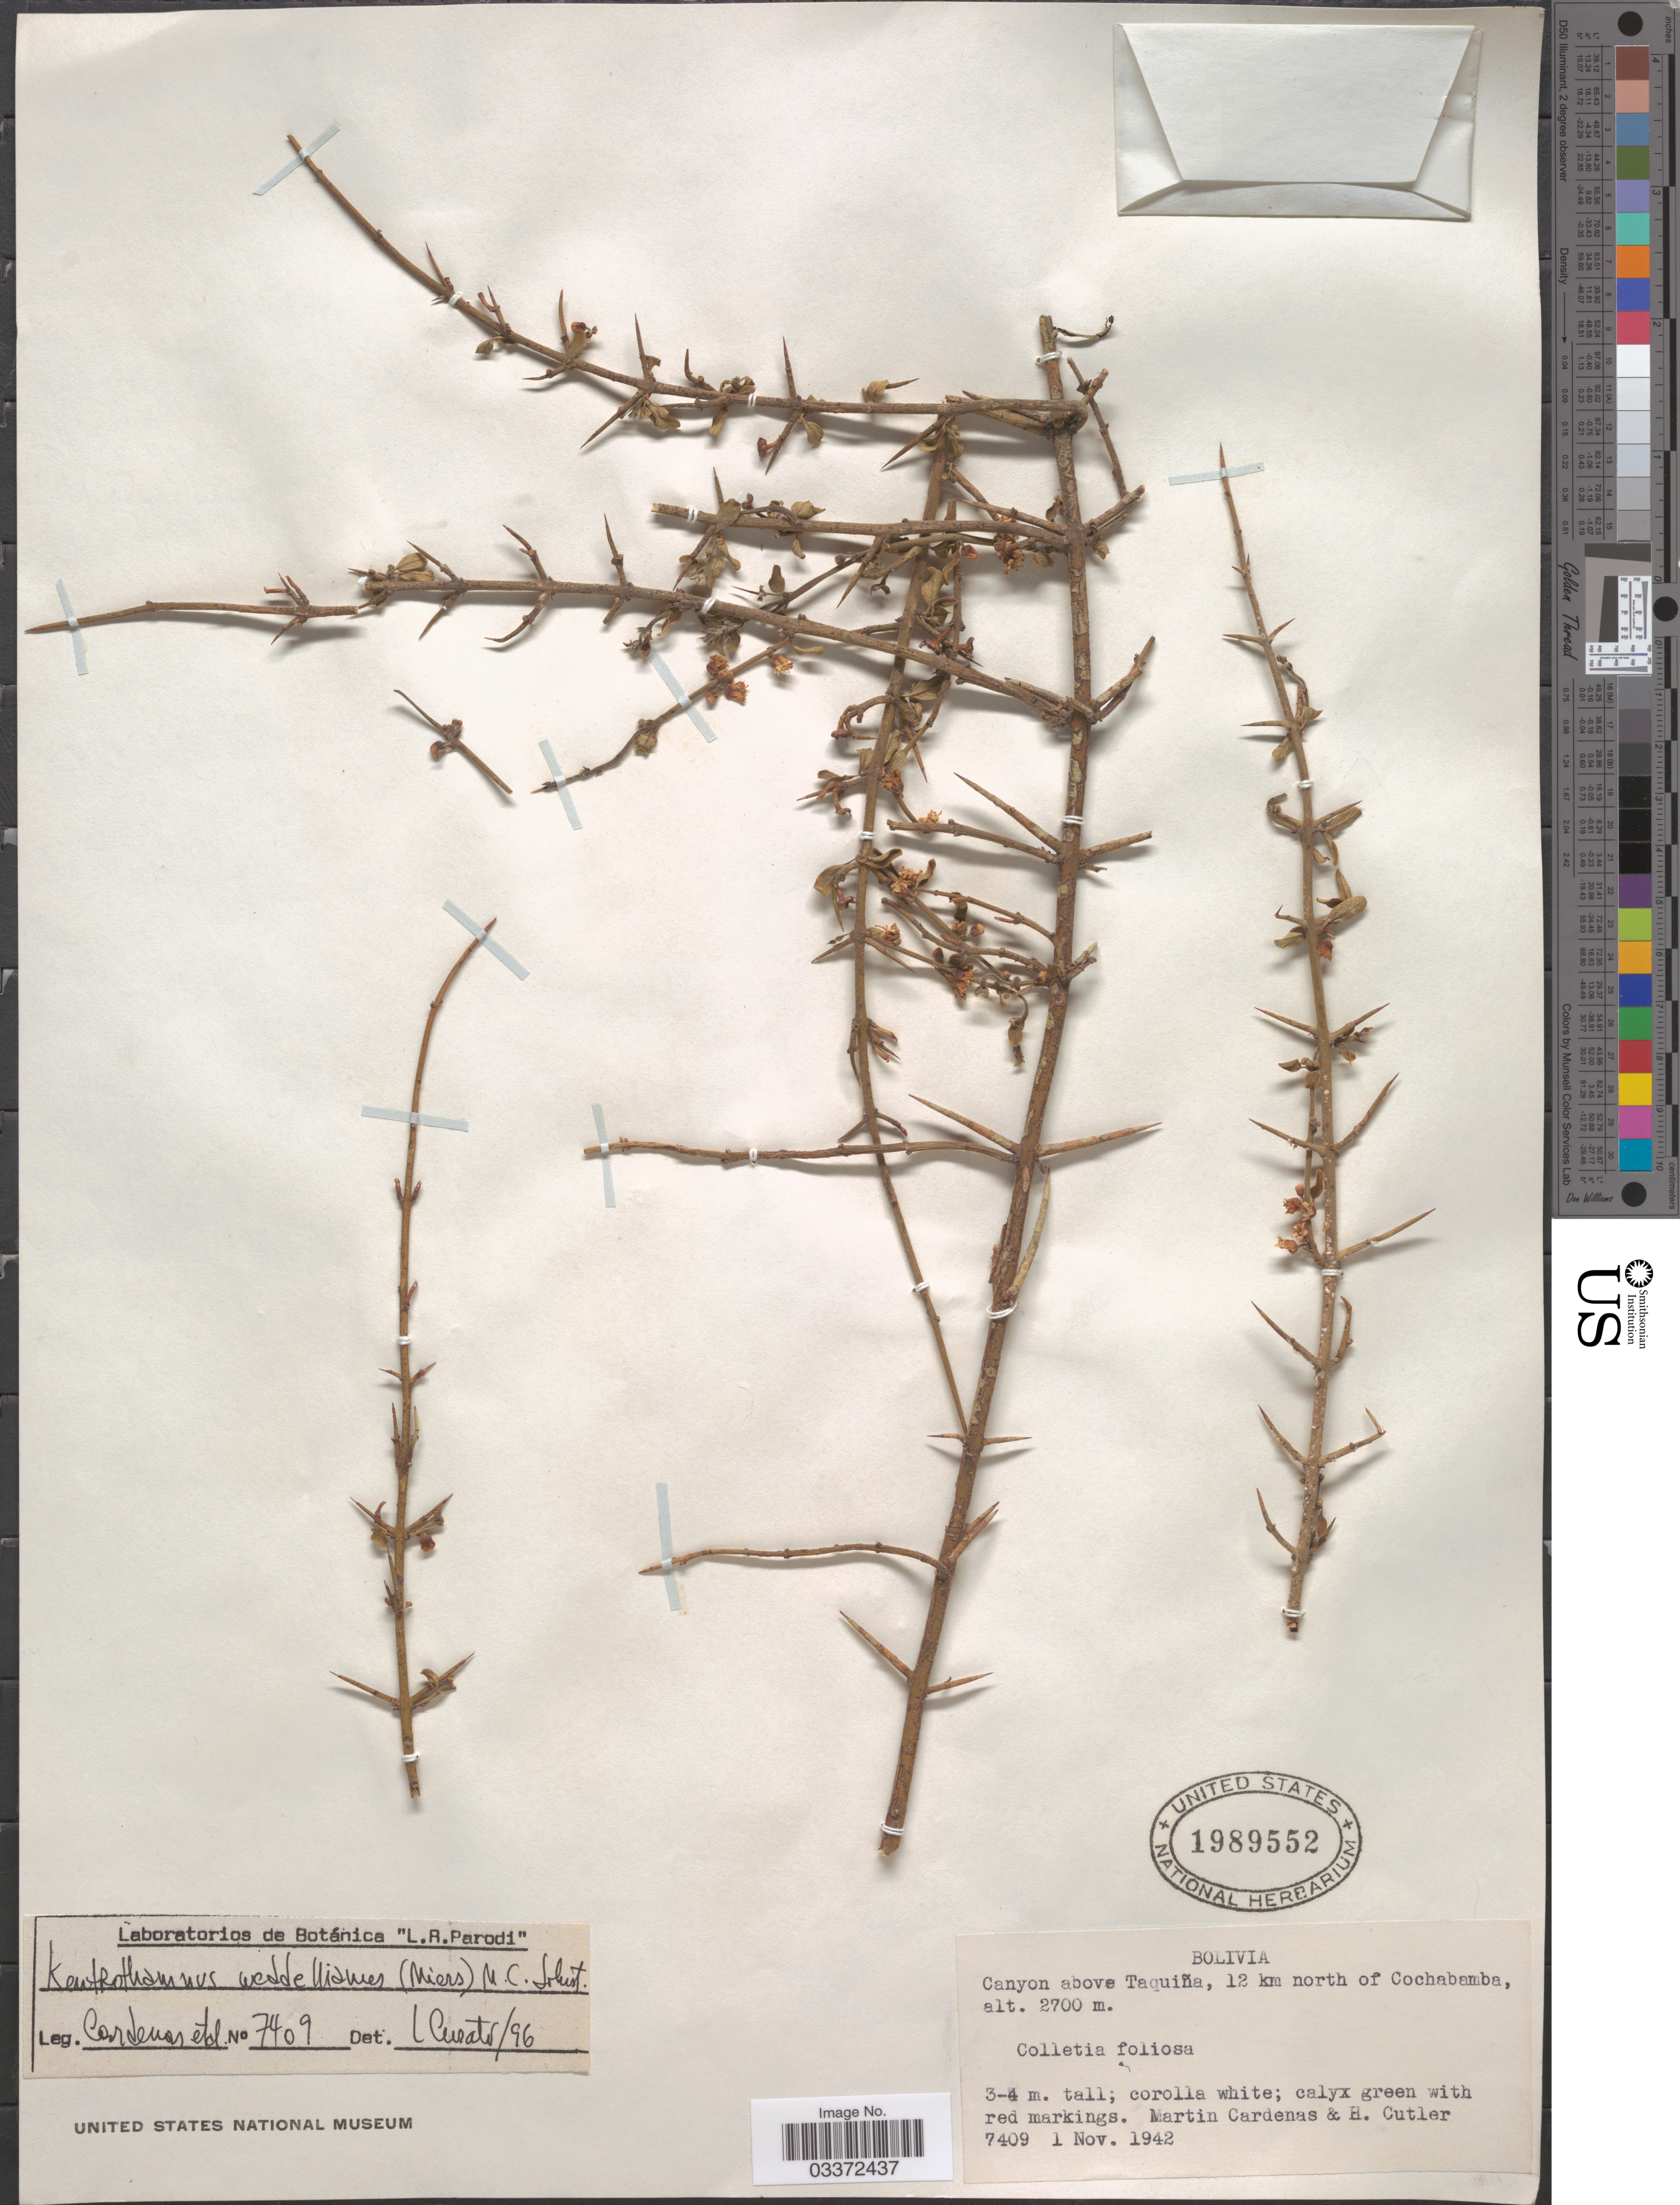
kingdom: Plantae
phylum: Tracheophyta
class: Magnoliopsida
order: Rosales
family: Rhamnaceae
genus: Kentrothamnus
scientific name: Kentrothamnus weddellianus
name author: (Miers) M.C. Johnst.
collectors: M. Cárdenas & H. Cutler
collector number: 7409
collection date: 1942-11-01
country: Bolivia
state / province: Cochabamba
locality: Canyon above Taquiña, 12 km north of Cochabamba.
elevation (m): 2700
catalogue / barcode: US 1989552